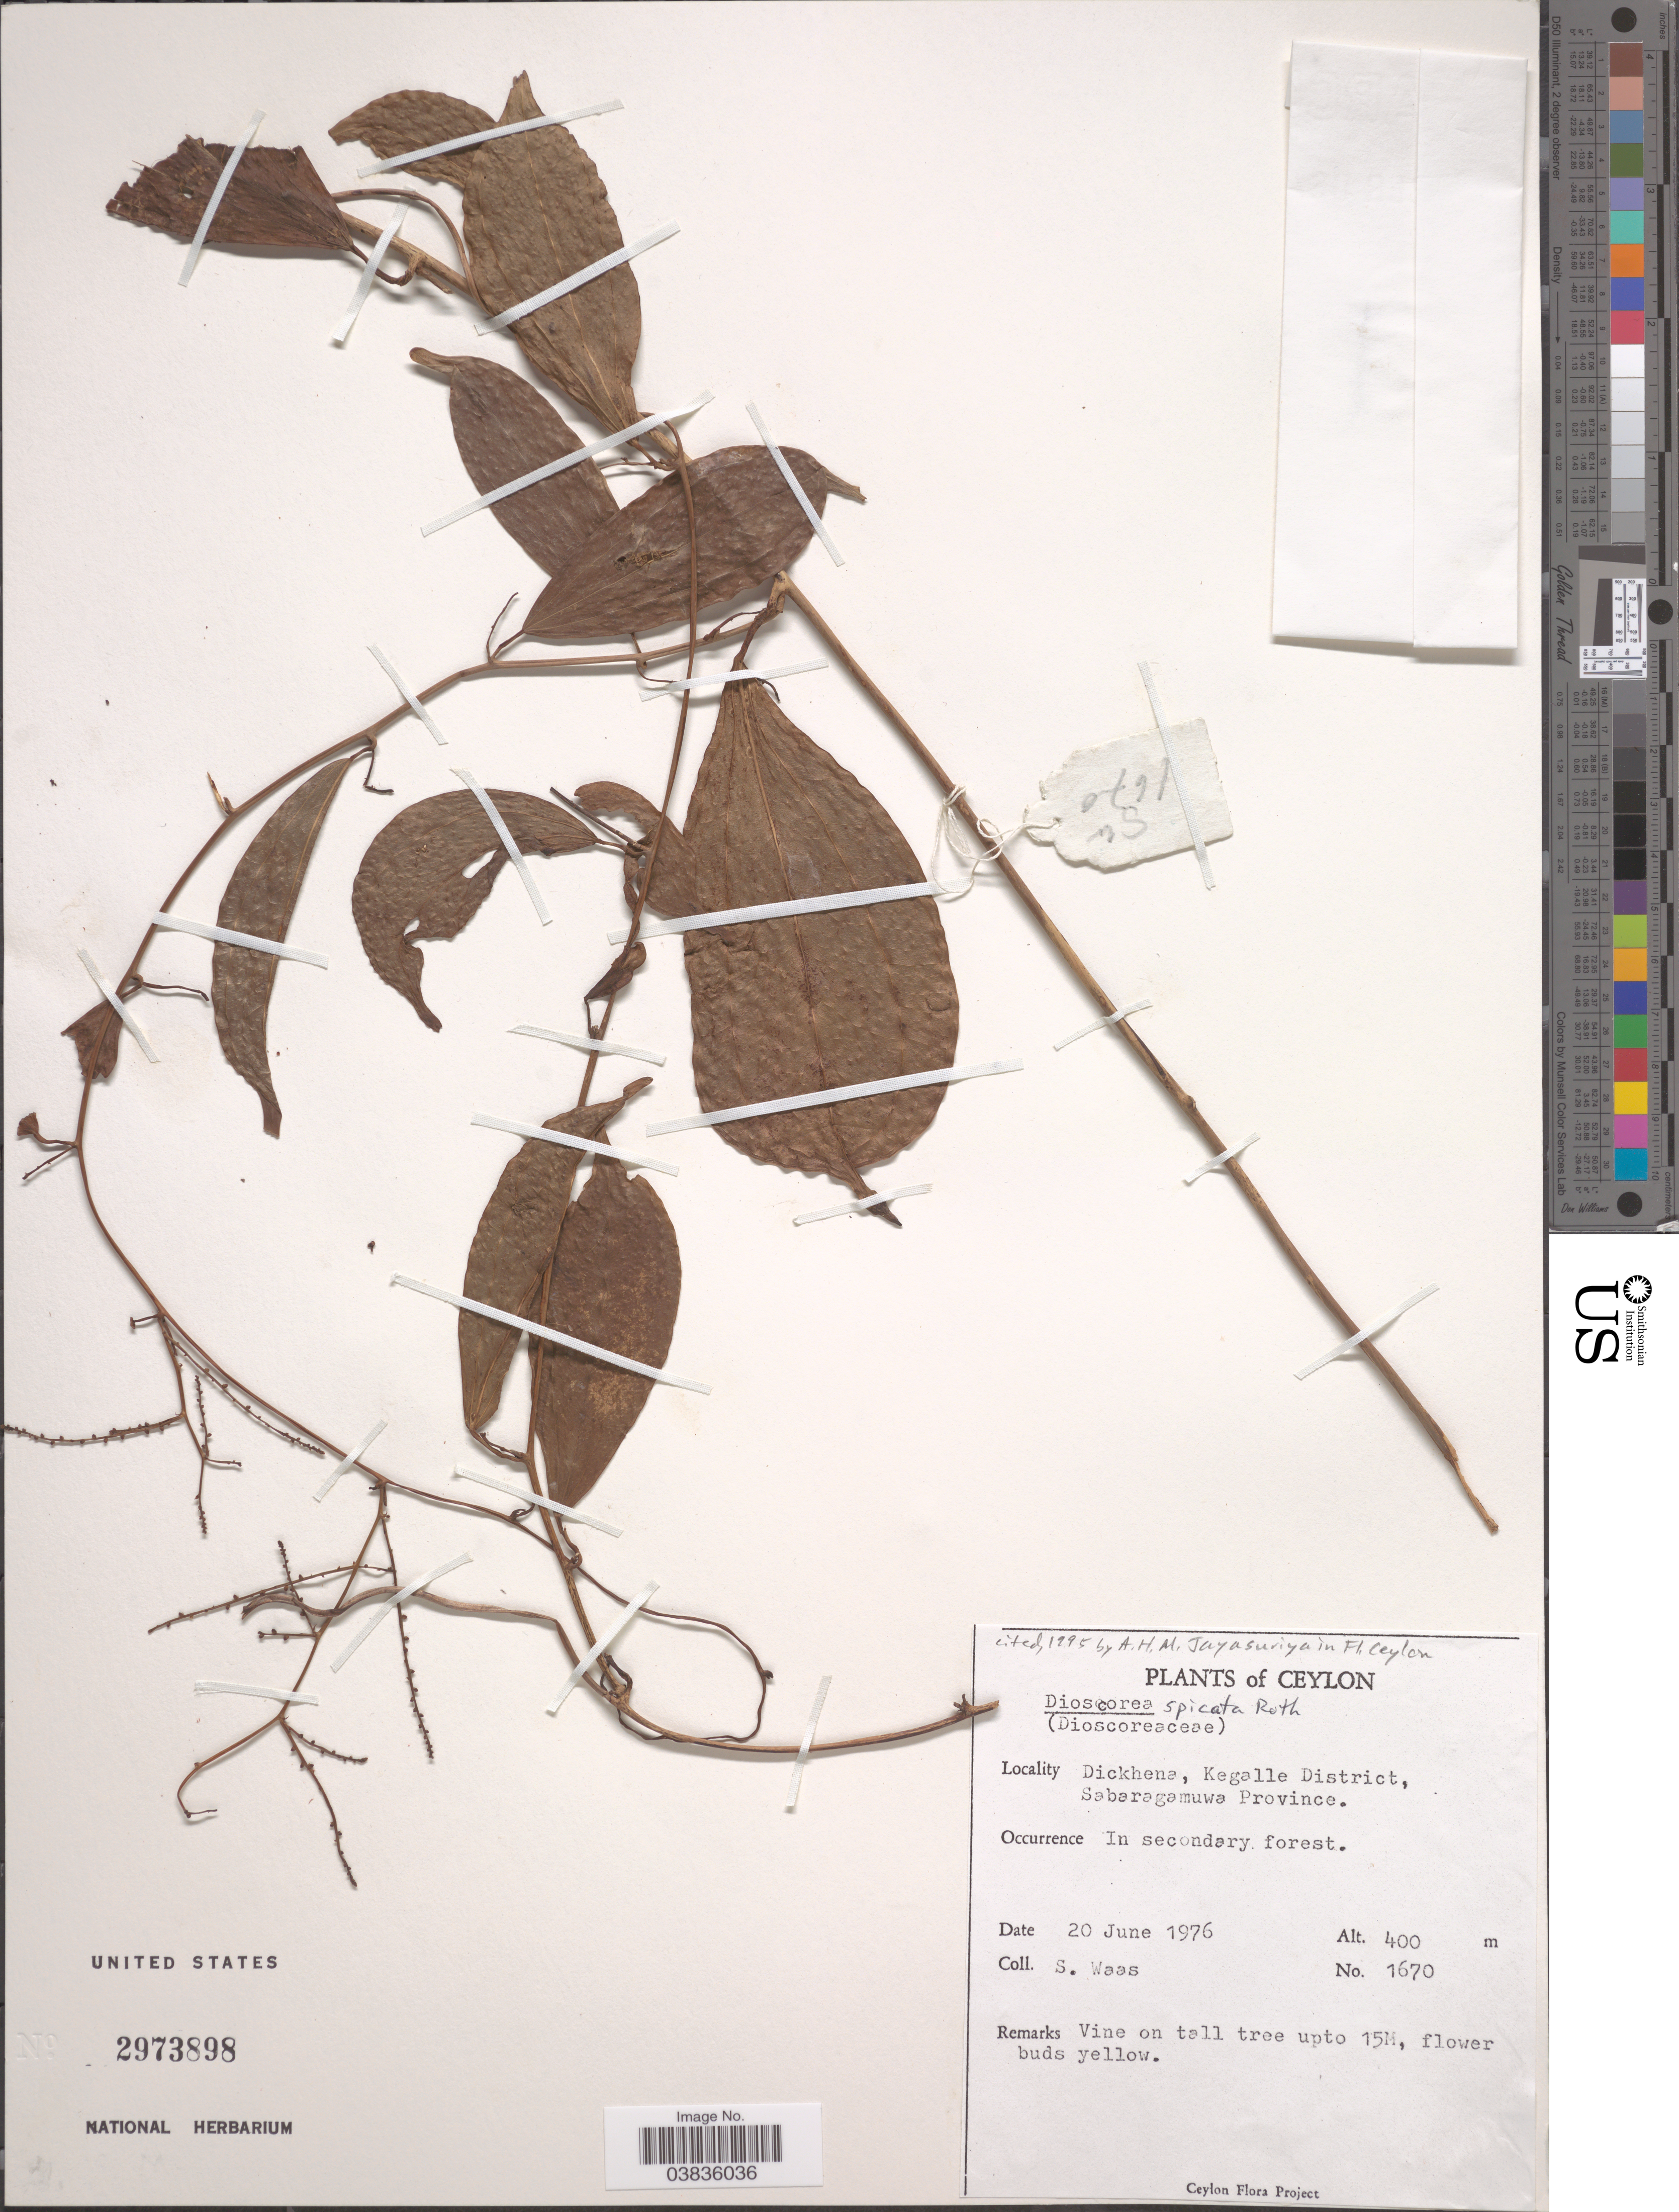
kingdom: Plantae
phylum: Tracheophyta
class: Liliopsida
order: Dioscoreales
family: Dioscoreaceae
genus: Dioscorea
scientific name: Dioscorea spicata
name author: Roth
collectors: S. Waas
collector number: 1670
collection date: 1976-06-20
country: Sri Lanka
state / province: Sabaragamuwa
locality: Ceylon. Dickhena, Kegalle District, Sabaragamuwa Province.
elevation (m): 400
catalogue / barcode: US 2973898